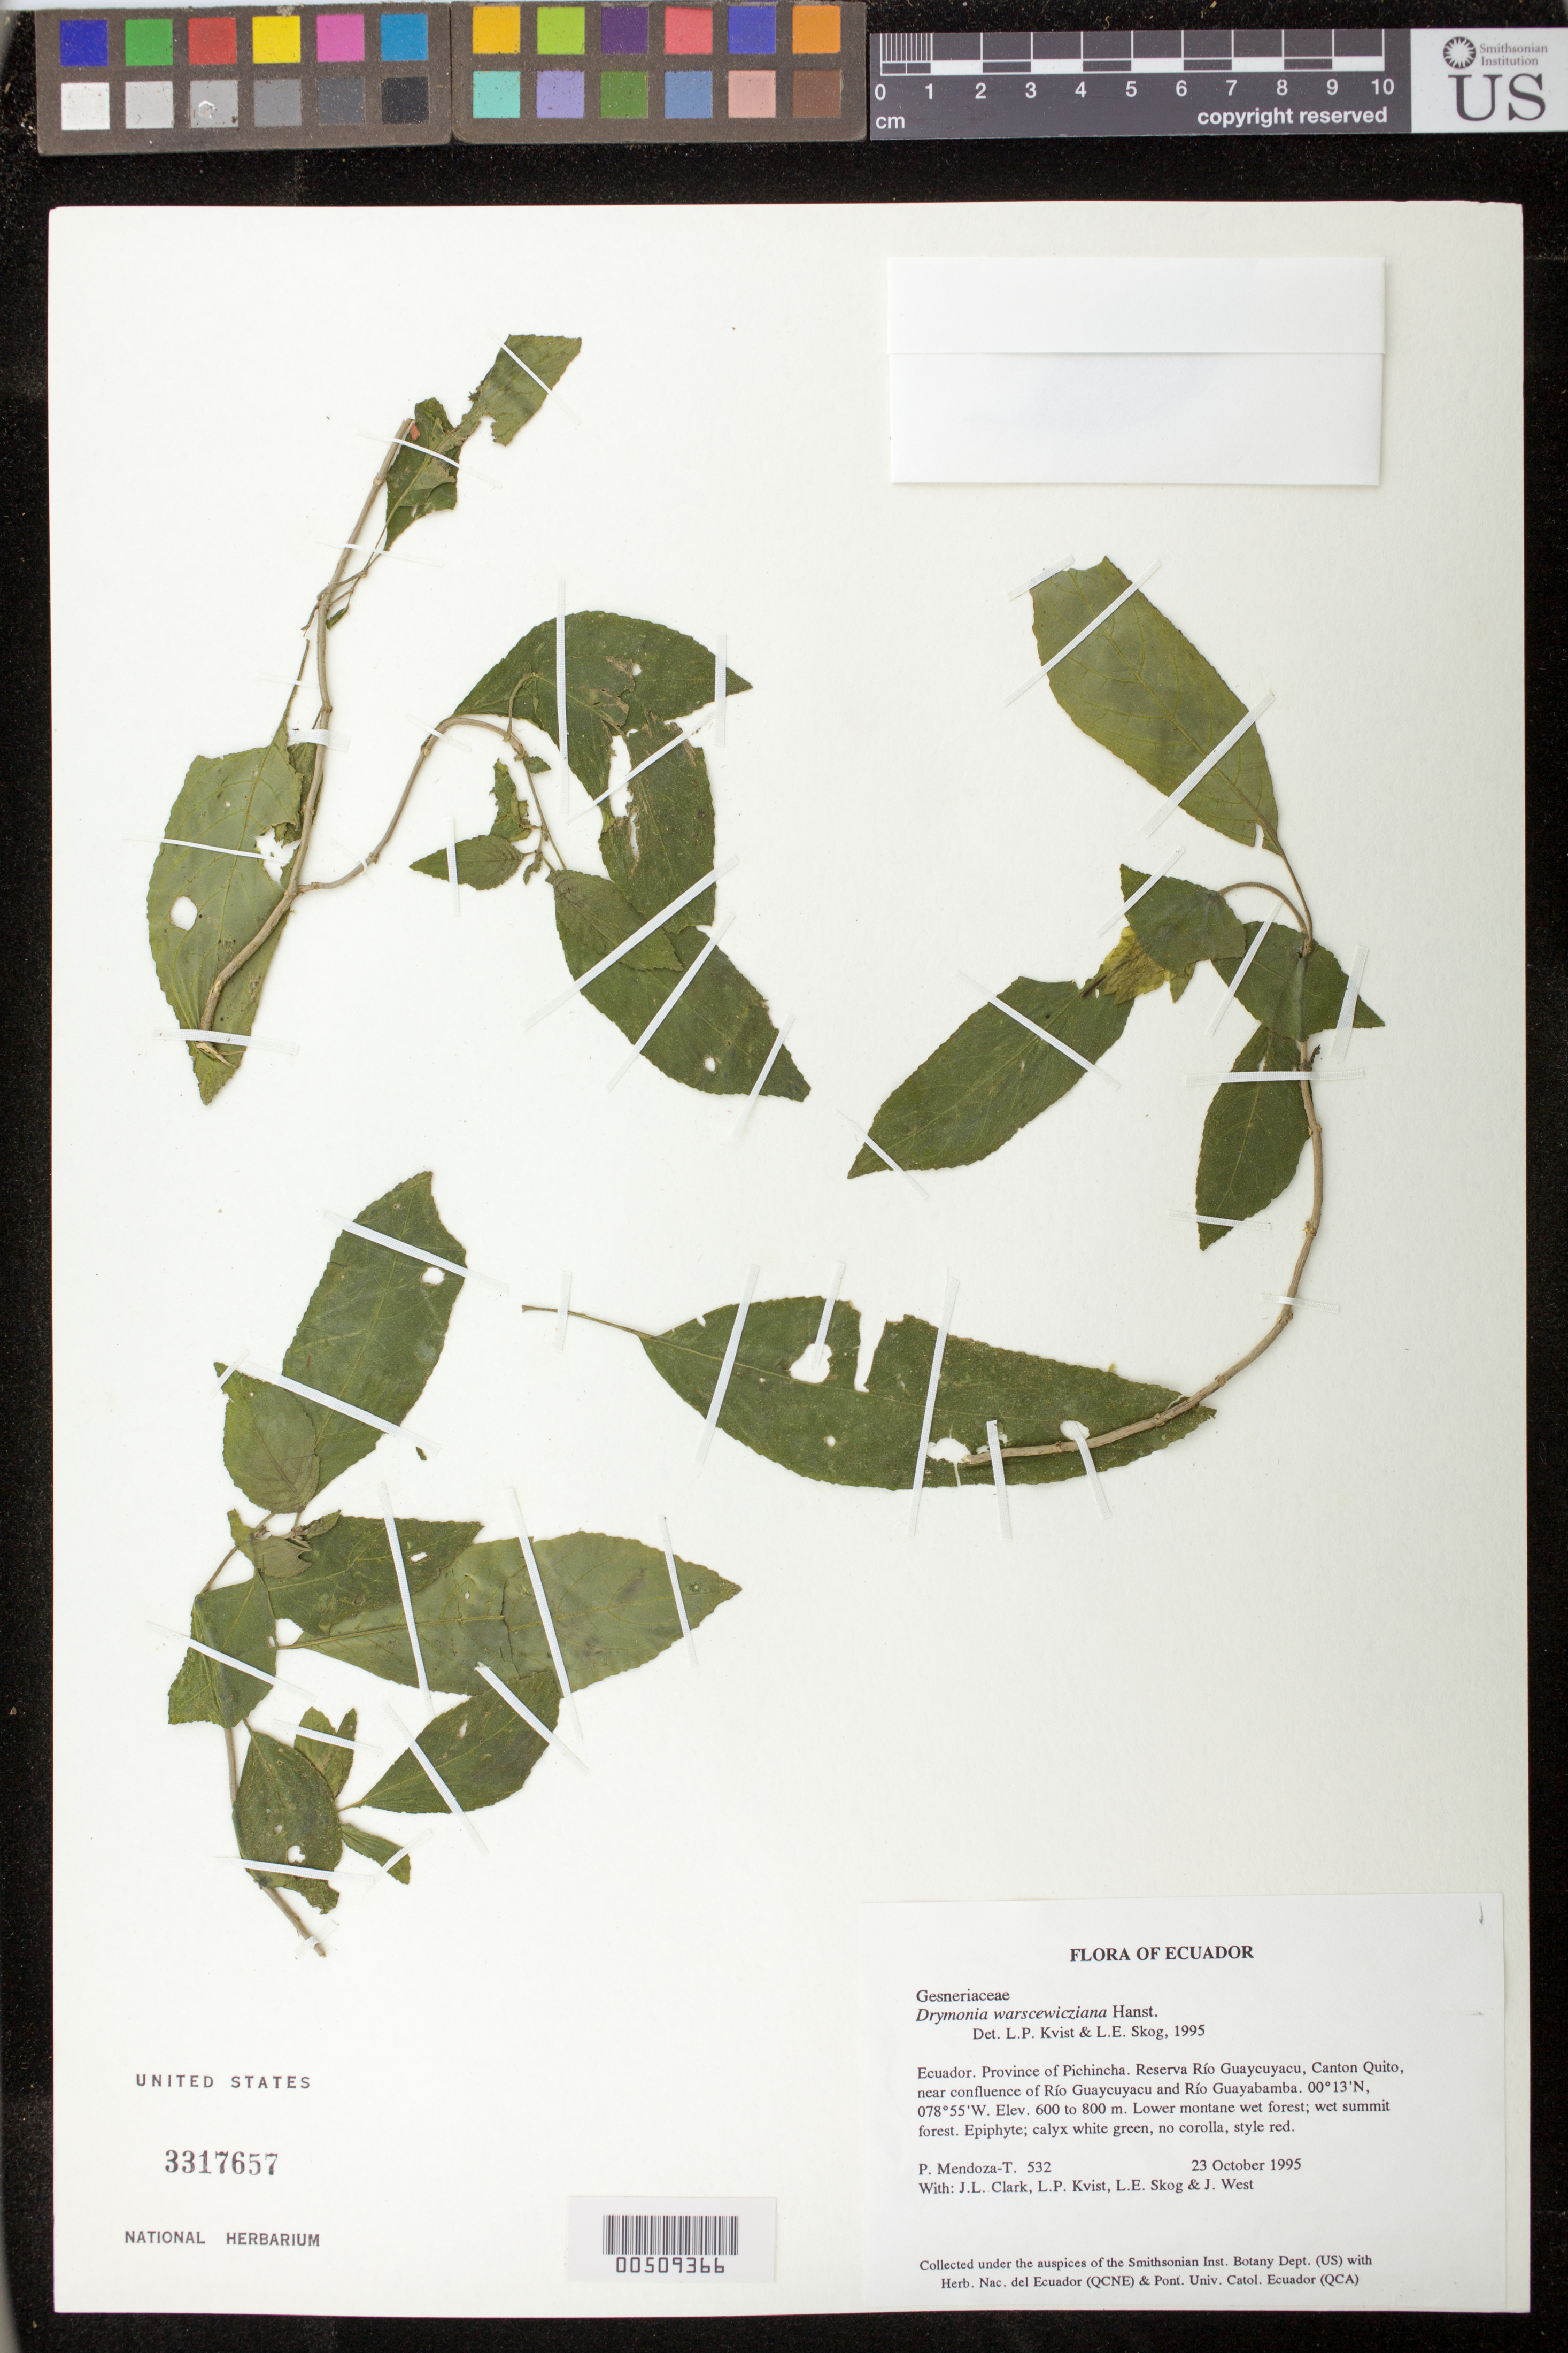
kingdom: Plantae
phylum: Tracheophyta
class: Magnoliopsida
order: Lamiales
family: Gesneriaceae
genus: Drymonia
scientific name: Drymonia warszewicziana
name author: Hanst.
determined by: Skog, Laurence E.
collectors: P. Mendoza-T., J. L. Clark, L. P. Kvist, L. E. Skog & J. West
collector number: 532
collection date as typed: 23 Oct 1995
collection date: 1995-10-23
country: Ecuador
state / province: Pichincha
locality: Reserva Río Guaycuyacu, Canton Quito, near confluence of Río Guaycuyacu and Río Guayabamba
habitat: Lower montane wet forest; wet summit forest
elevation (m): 600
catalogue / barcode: US 3317657